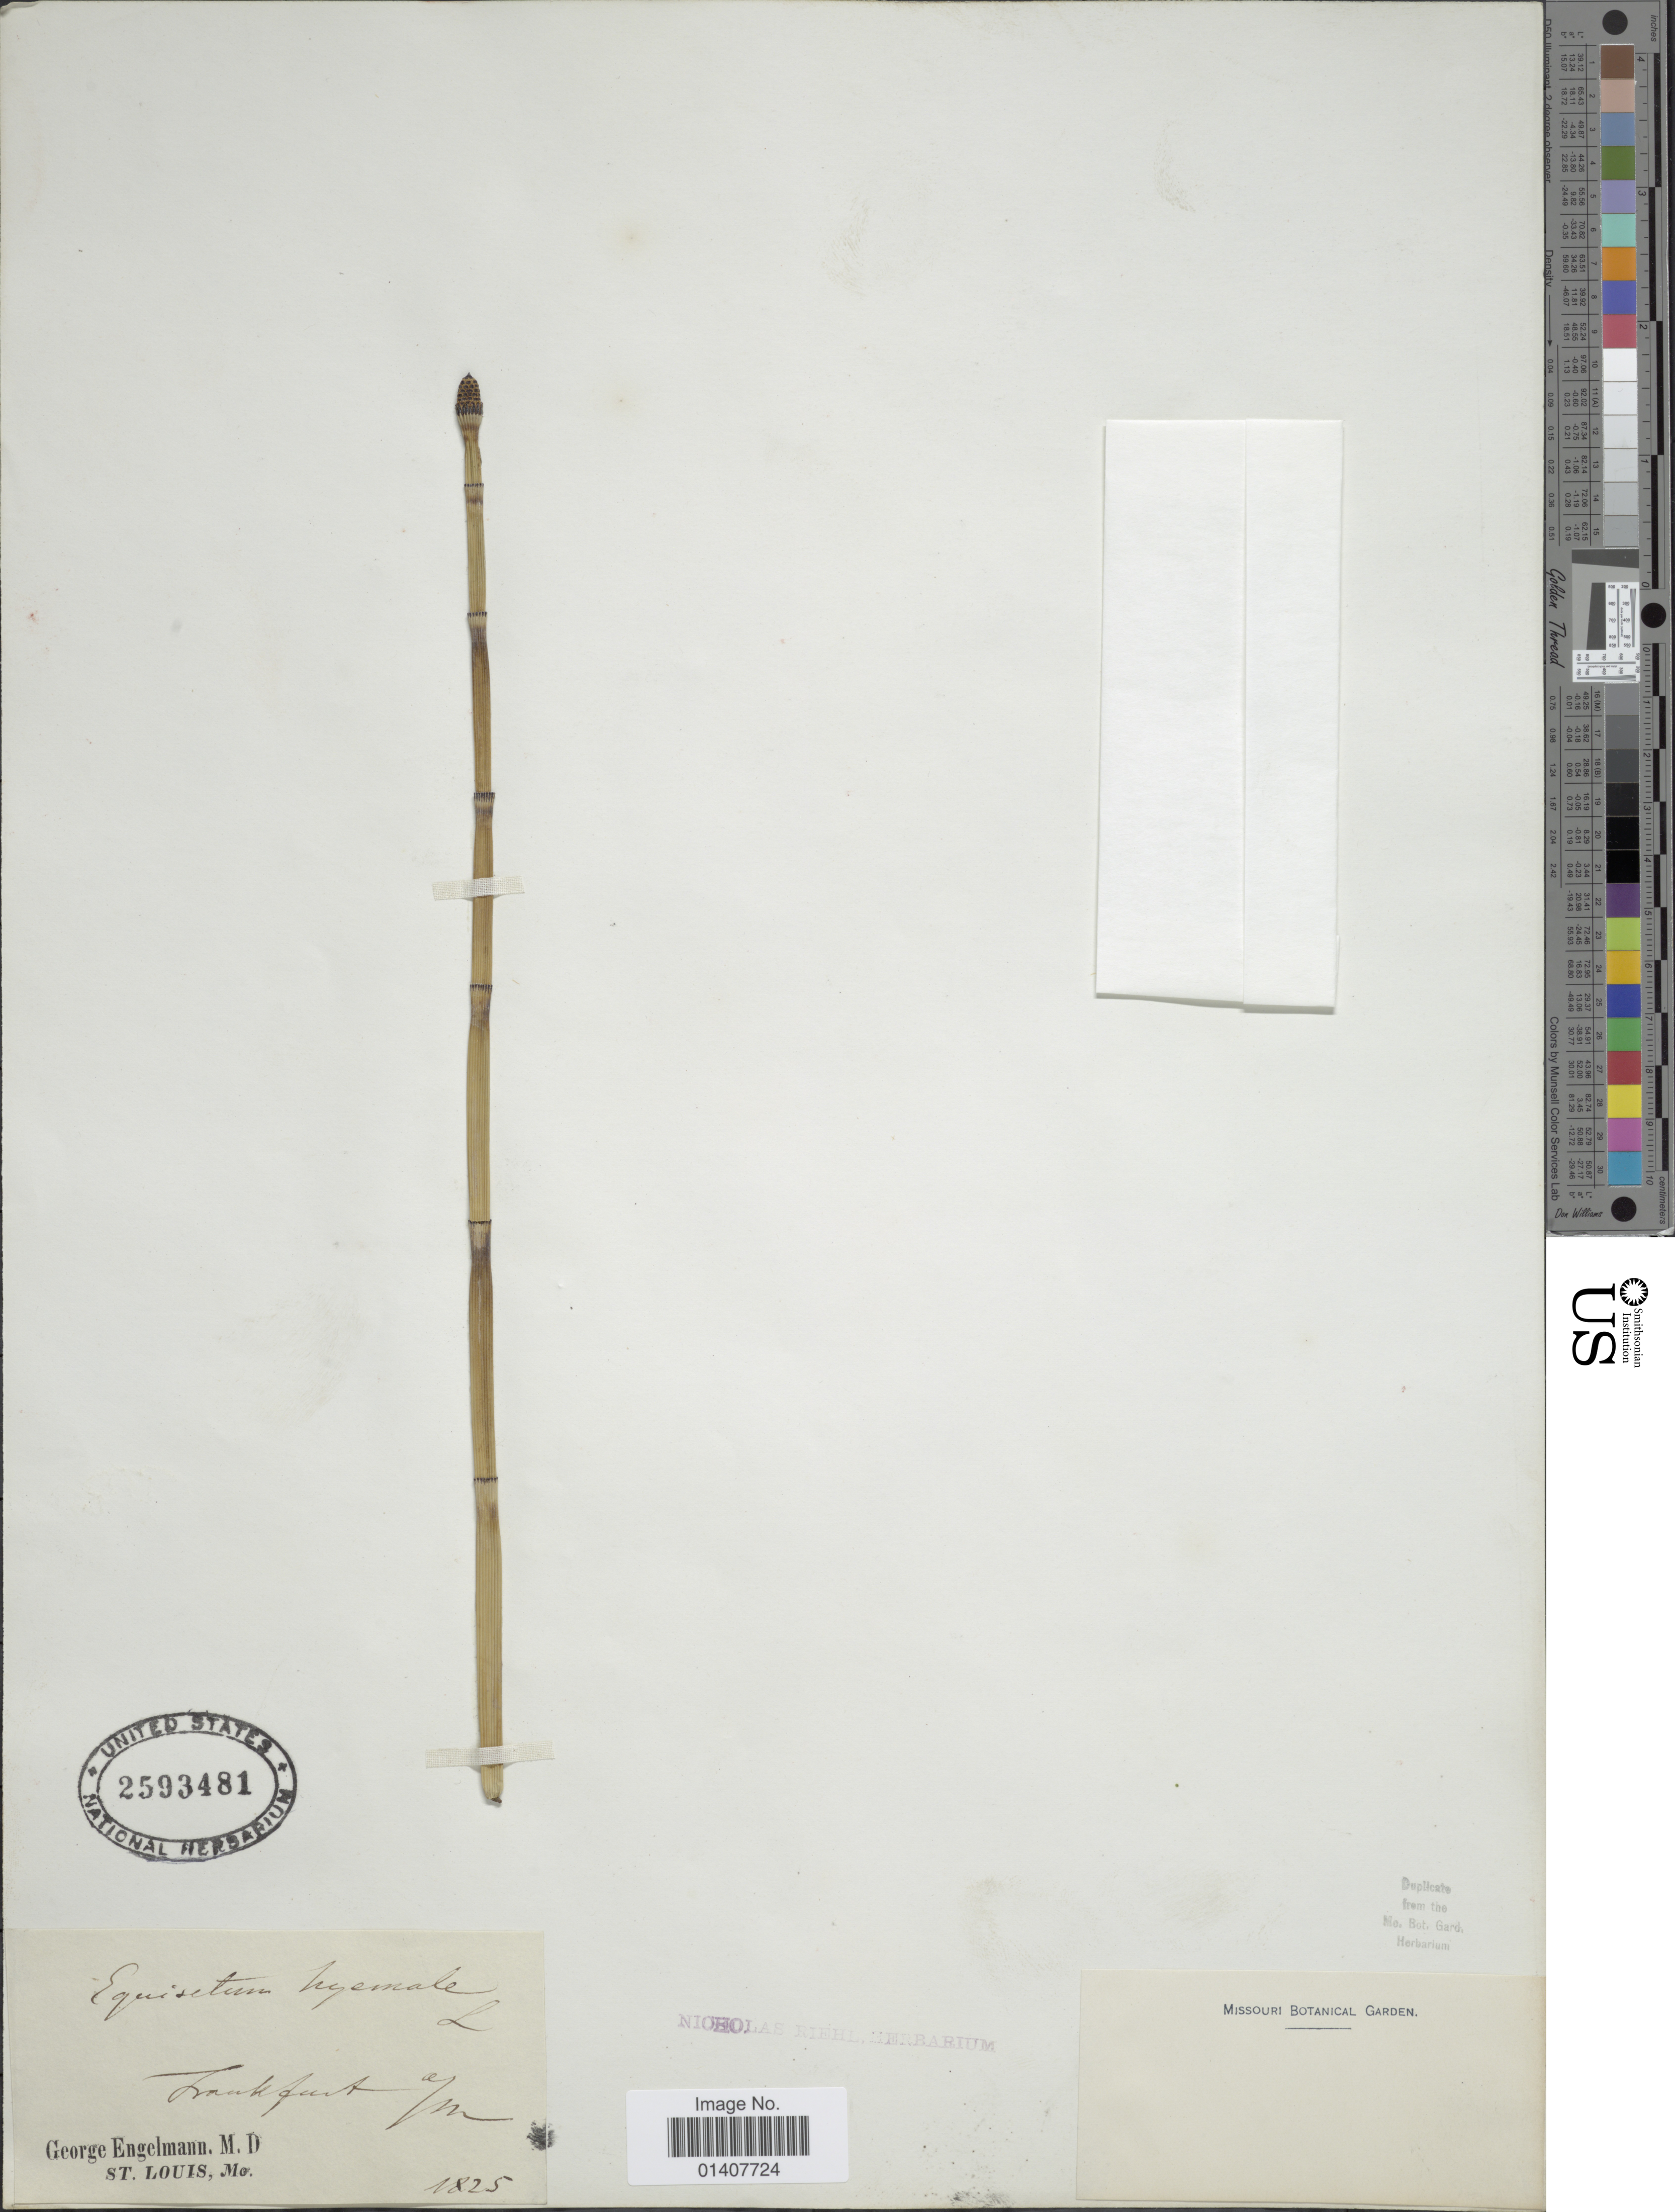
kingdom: Plantae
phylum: Tracheophyta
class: Polypodiopsida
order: Equisetales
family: Equisetaceae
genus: Equisetum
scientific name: Equisetum hyemale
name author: L.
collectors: G. Engelmann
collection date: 1825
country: Germany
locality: Frankfurt a/m [interpreted]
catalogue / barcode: US 2593481